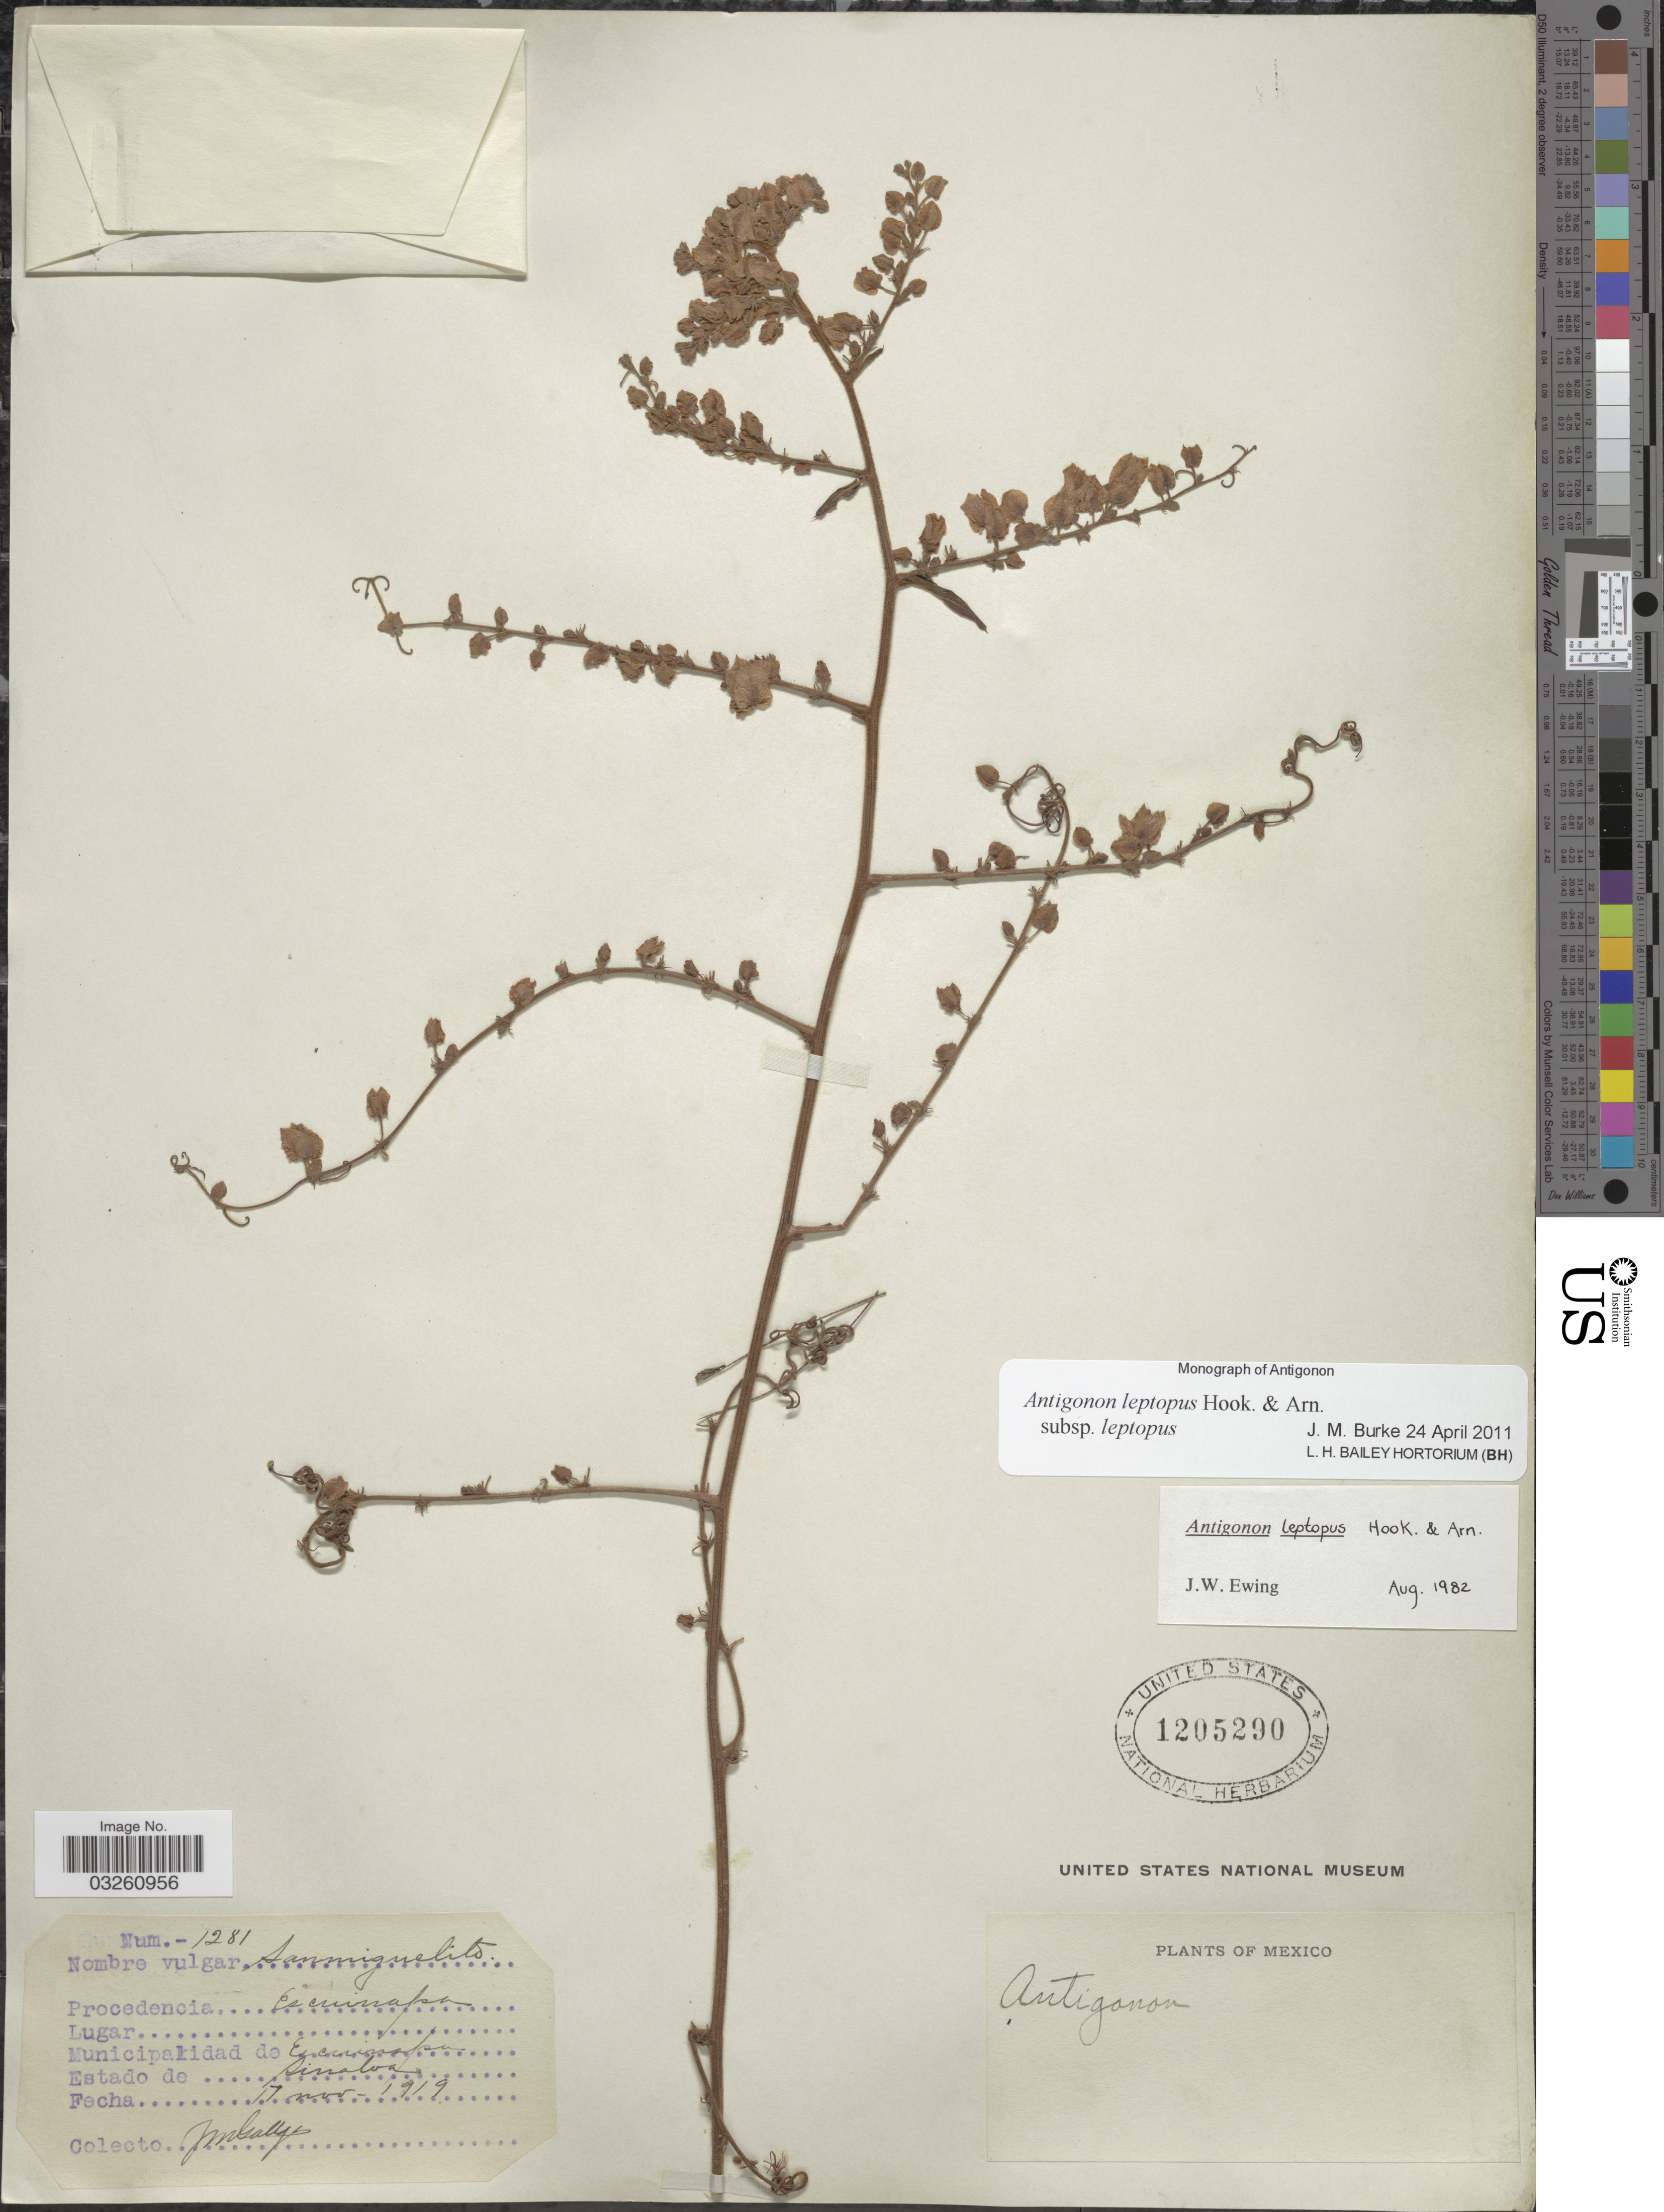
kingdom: Plantae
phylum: Tracheophyta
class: Magnoliopsida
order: Caryophyllales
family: Polygonaceae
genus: Antigonon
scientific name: Antigonon leptopus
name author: Hook. & Arn.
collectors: J. Gallegos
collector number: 1281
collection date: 1919-11-17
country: Mexico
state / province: Sinaloa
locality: Procedencia Escuinapa. Municipalidad do Escuinapa.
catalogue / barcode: US 1205290